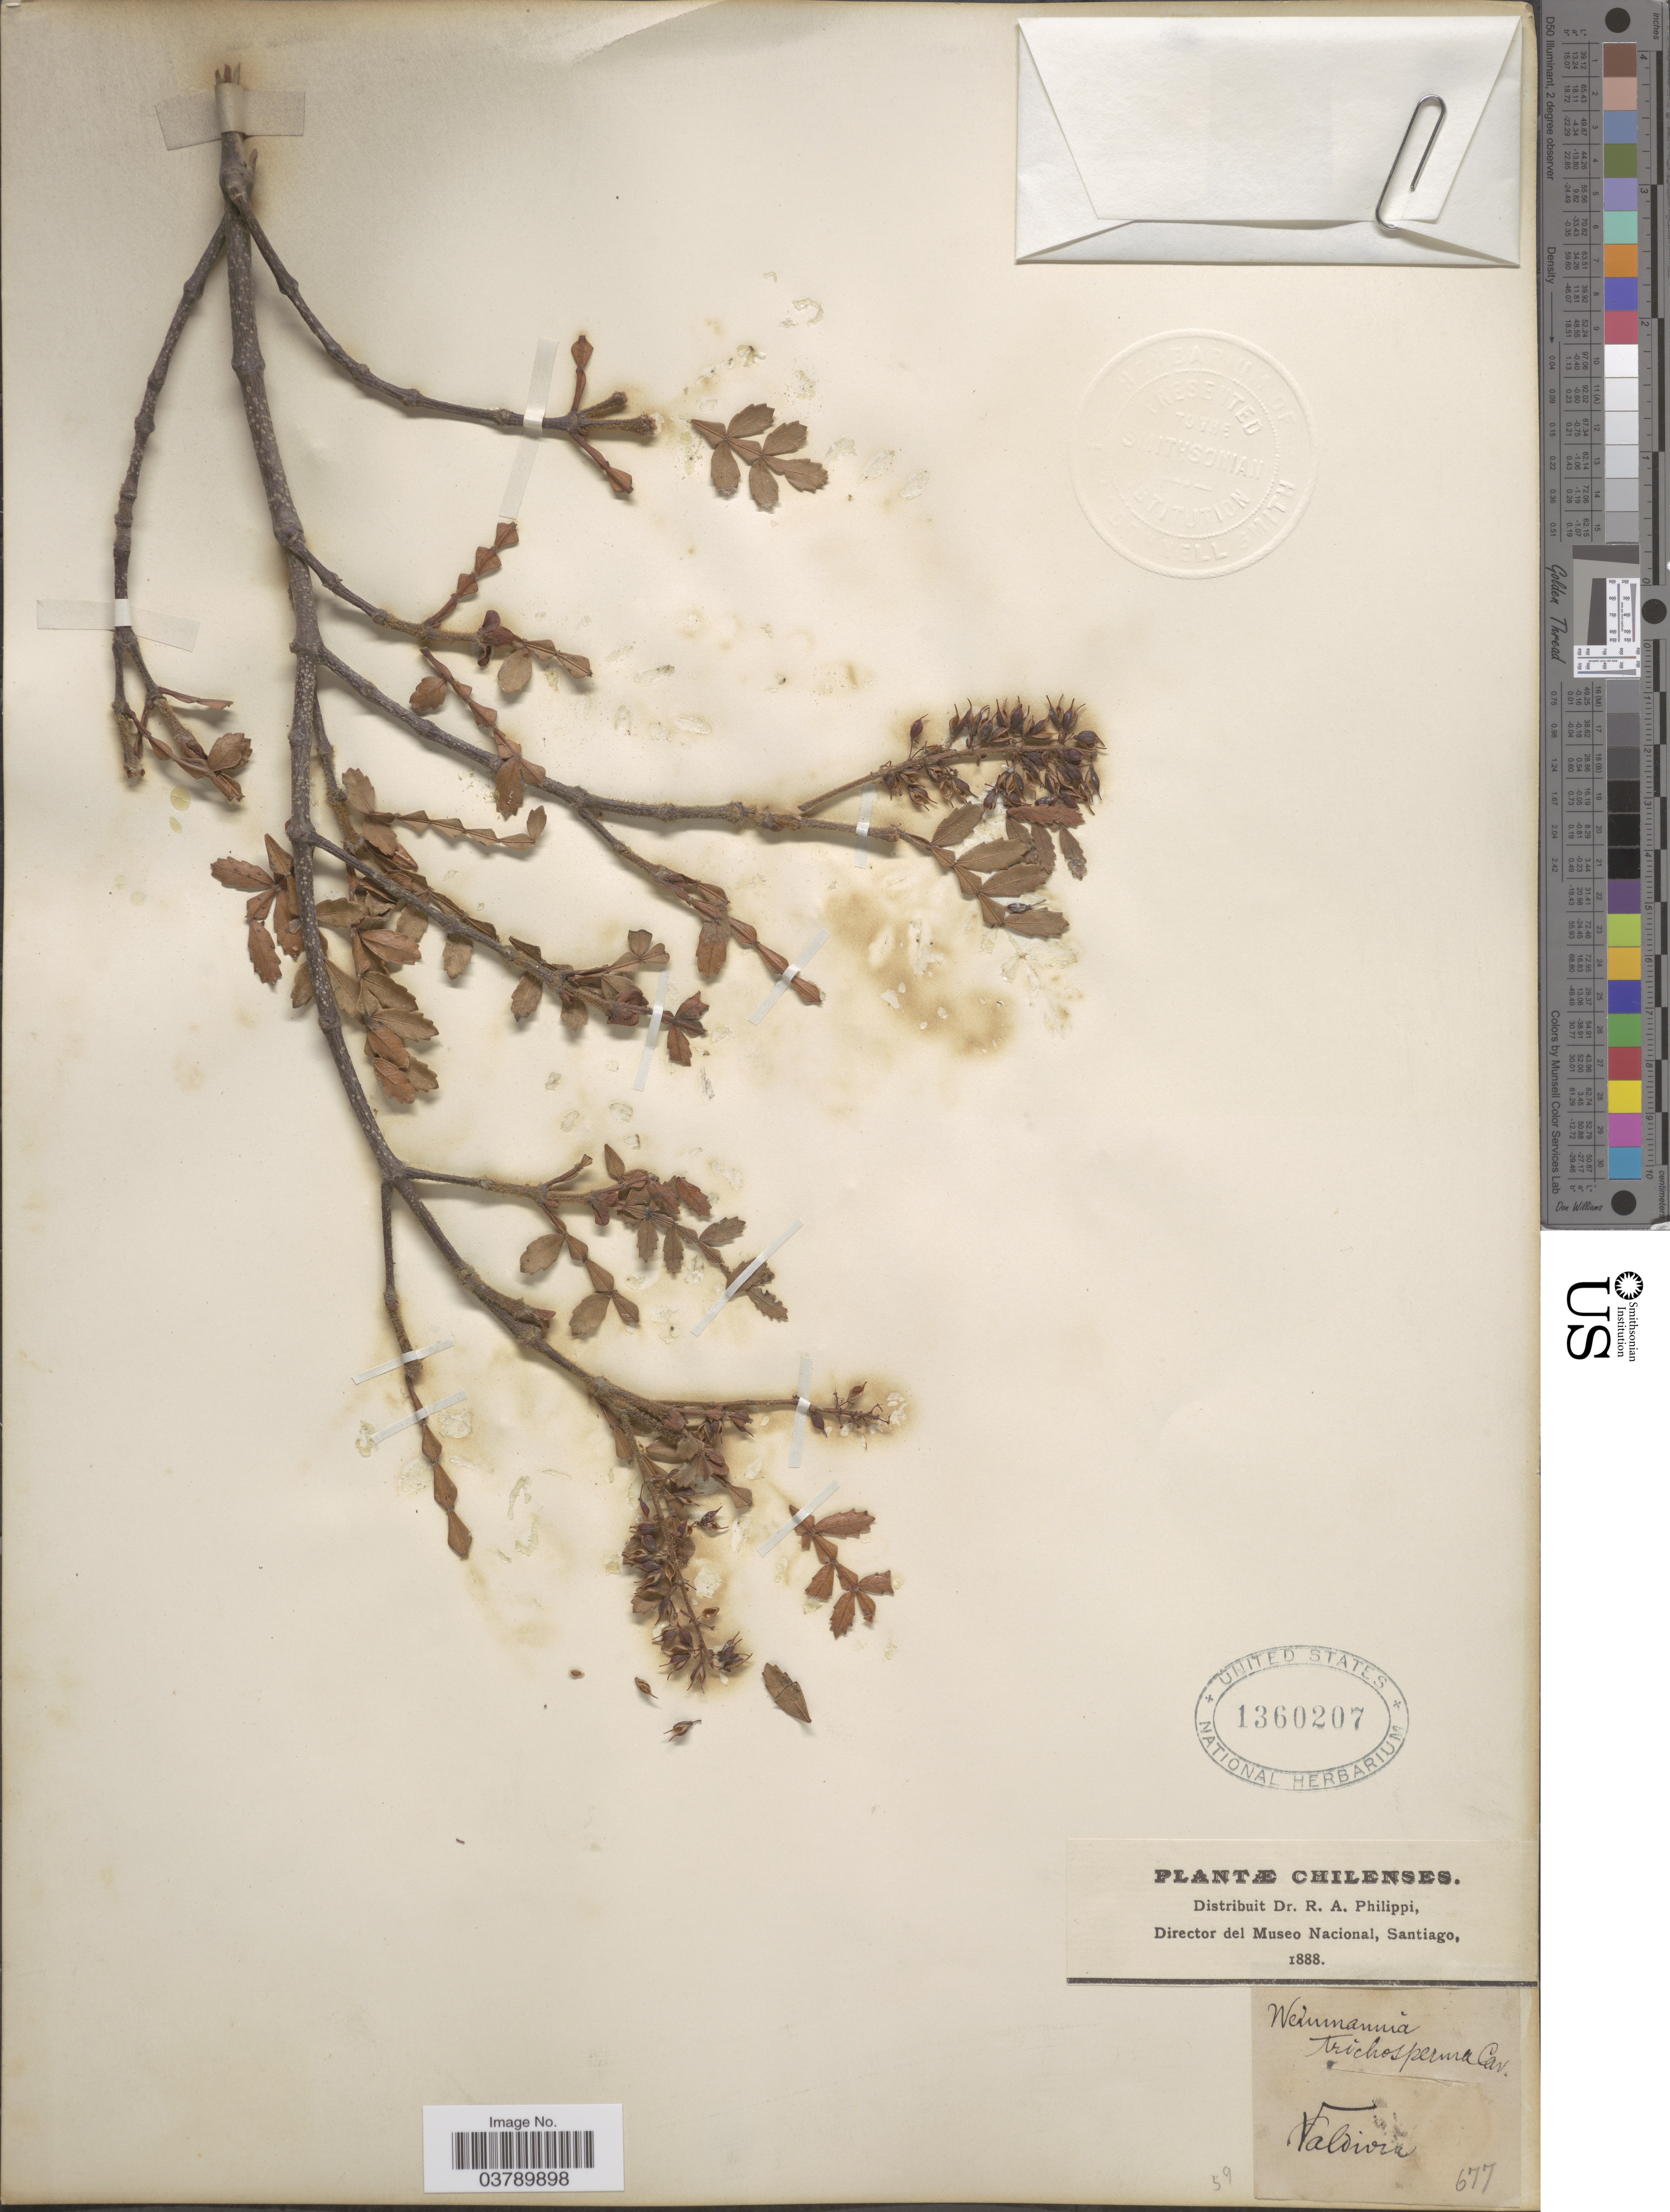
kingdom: Plantae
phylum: Tracheophyta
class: Magnoliopsida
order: Oxalidales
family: Cunoniaceae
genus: Weinmannia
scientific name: Weinmannia trichosperma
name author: Cav.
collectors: ex. herb. R.A. Philippi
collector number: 677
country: Chile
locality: Valdivia.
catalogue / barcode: US 1360207